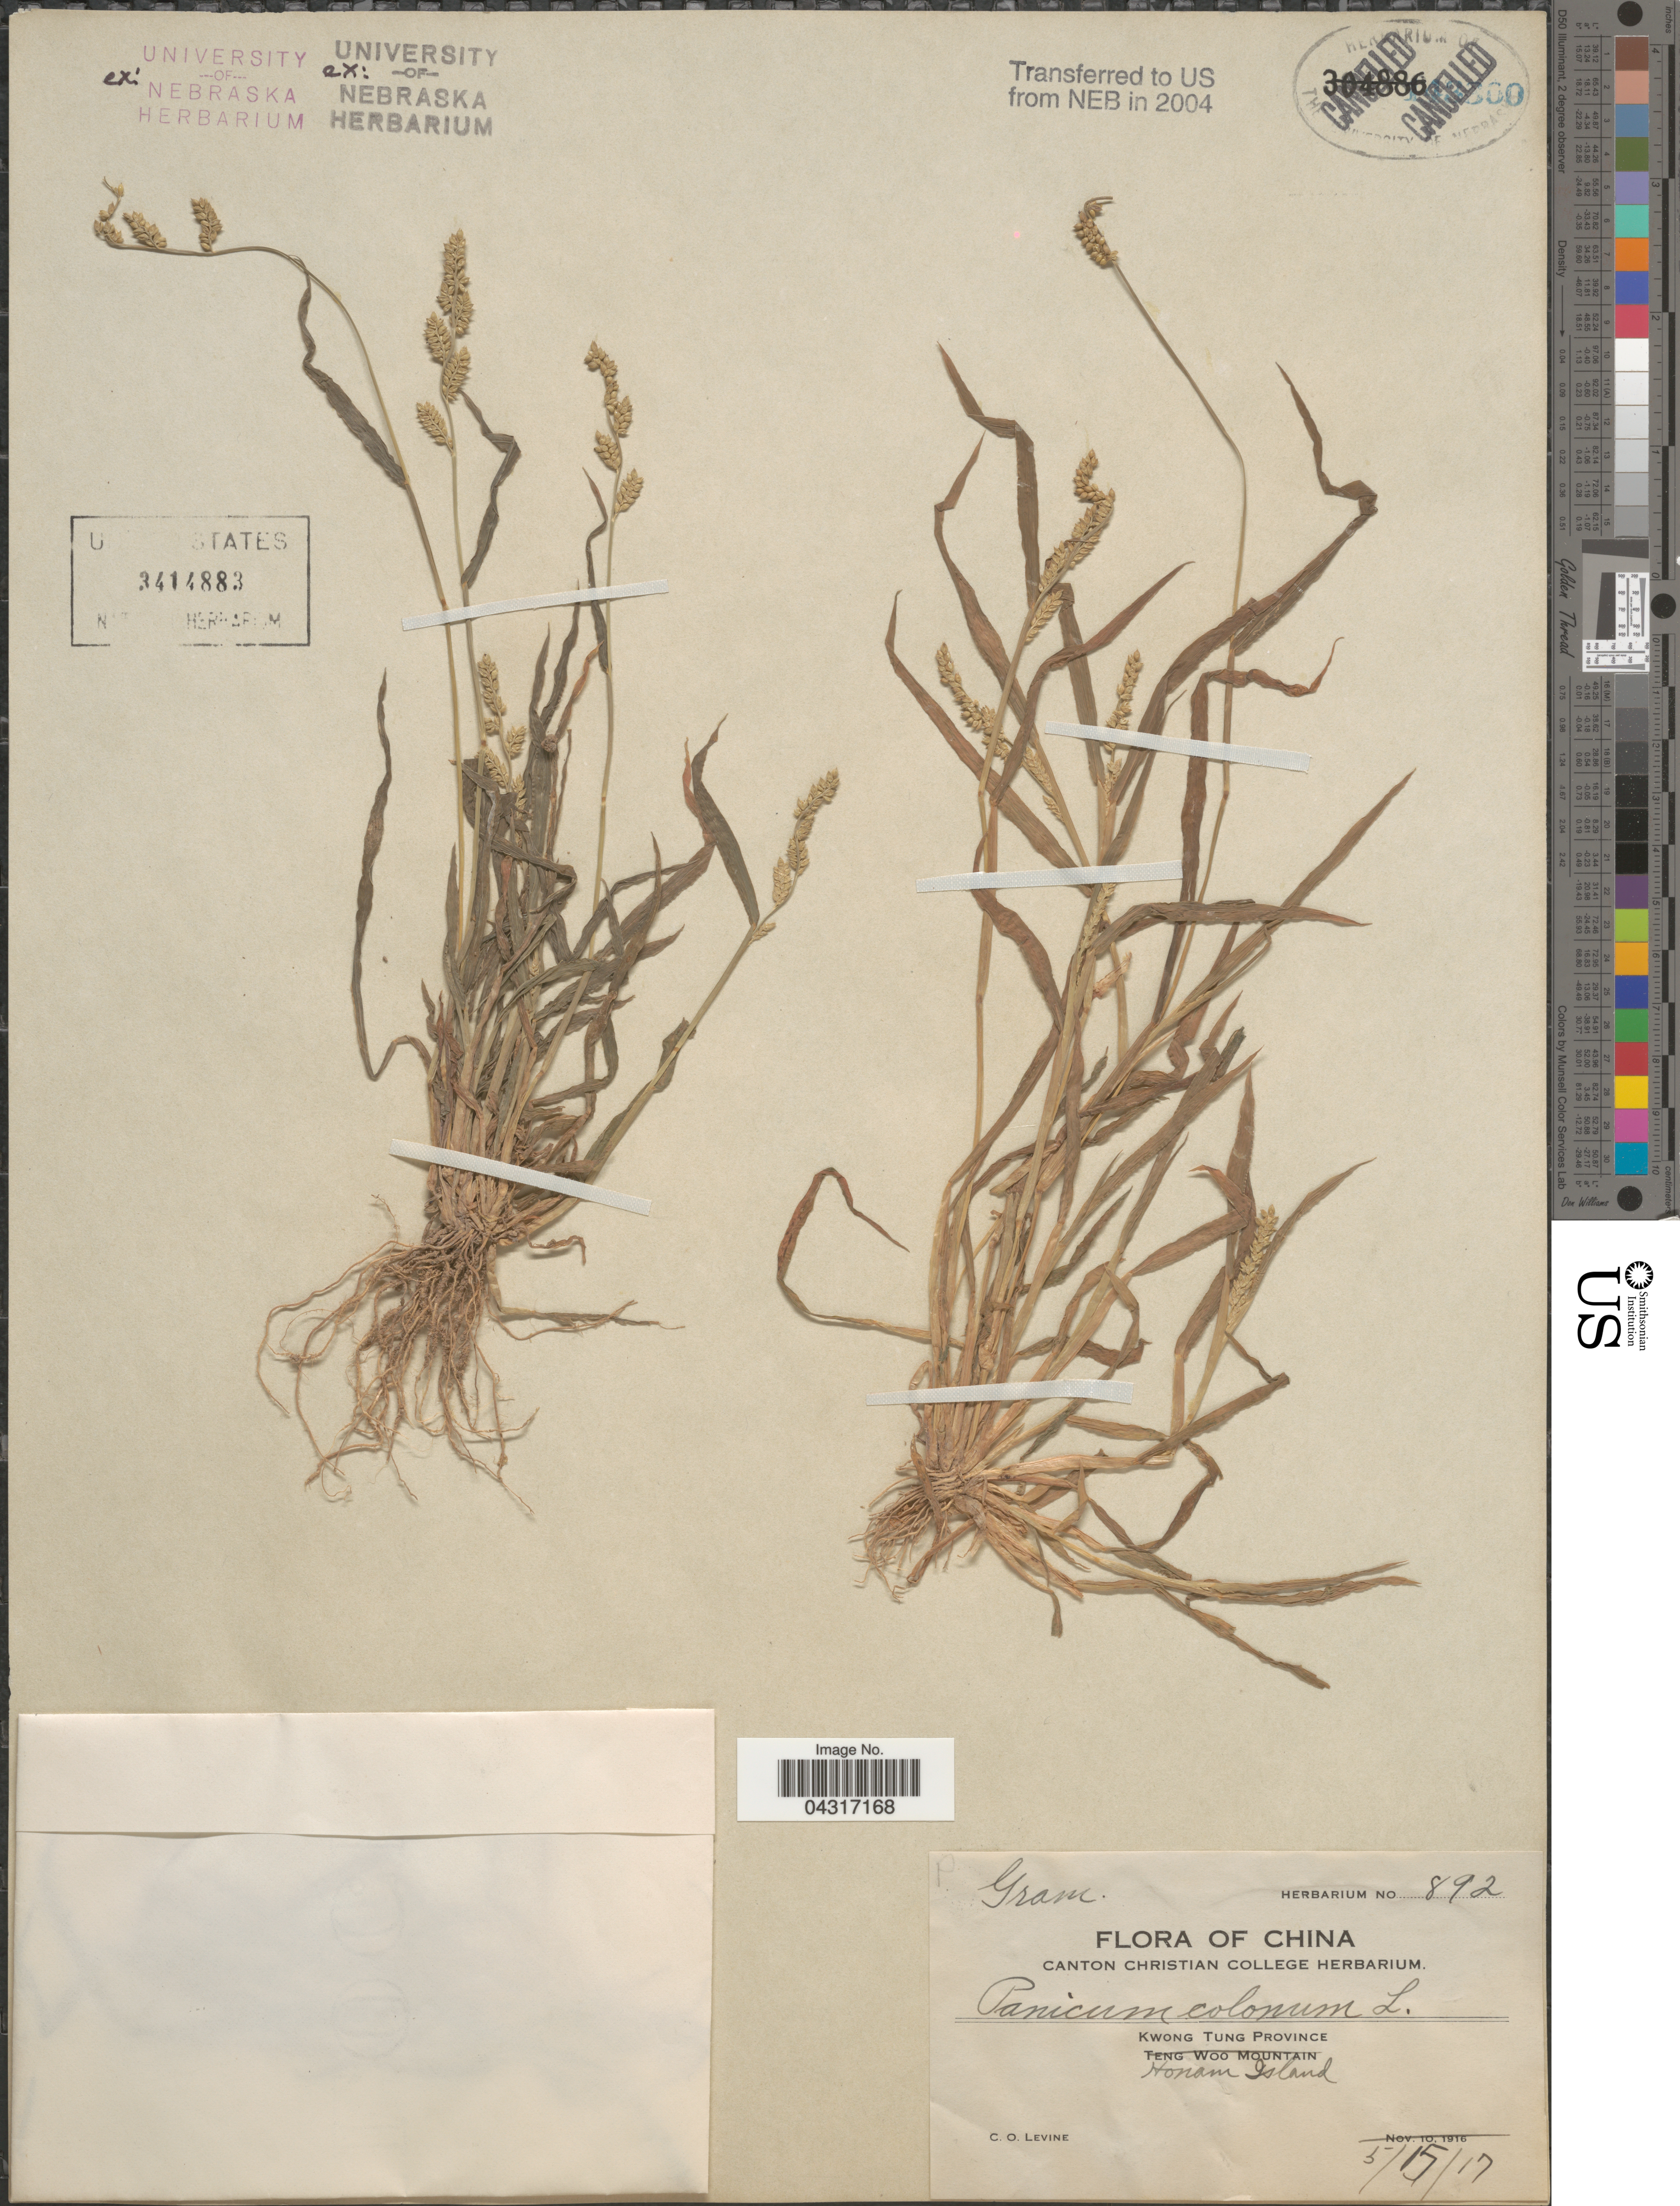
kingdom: Plantae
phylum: Tracheophyta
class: Liliopsida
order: Poales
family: Poaceae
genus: Echinochloa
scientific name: Echinochloa colona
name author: (L.) Link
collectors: C. O. Levine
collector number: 892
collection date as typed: Transcribed d/m/y: 15/5/17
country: China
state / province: Guangdong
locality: Kwong Tung Province. Honam Island.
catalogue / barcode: US 3414883